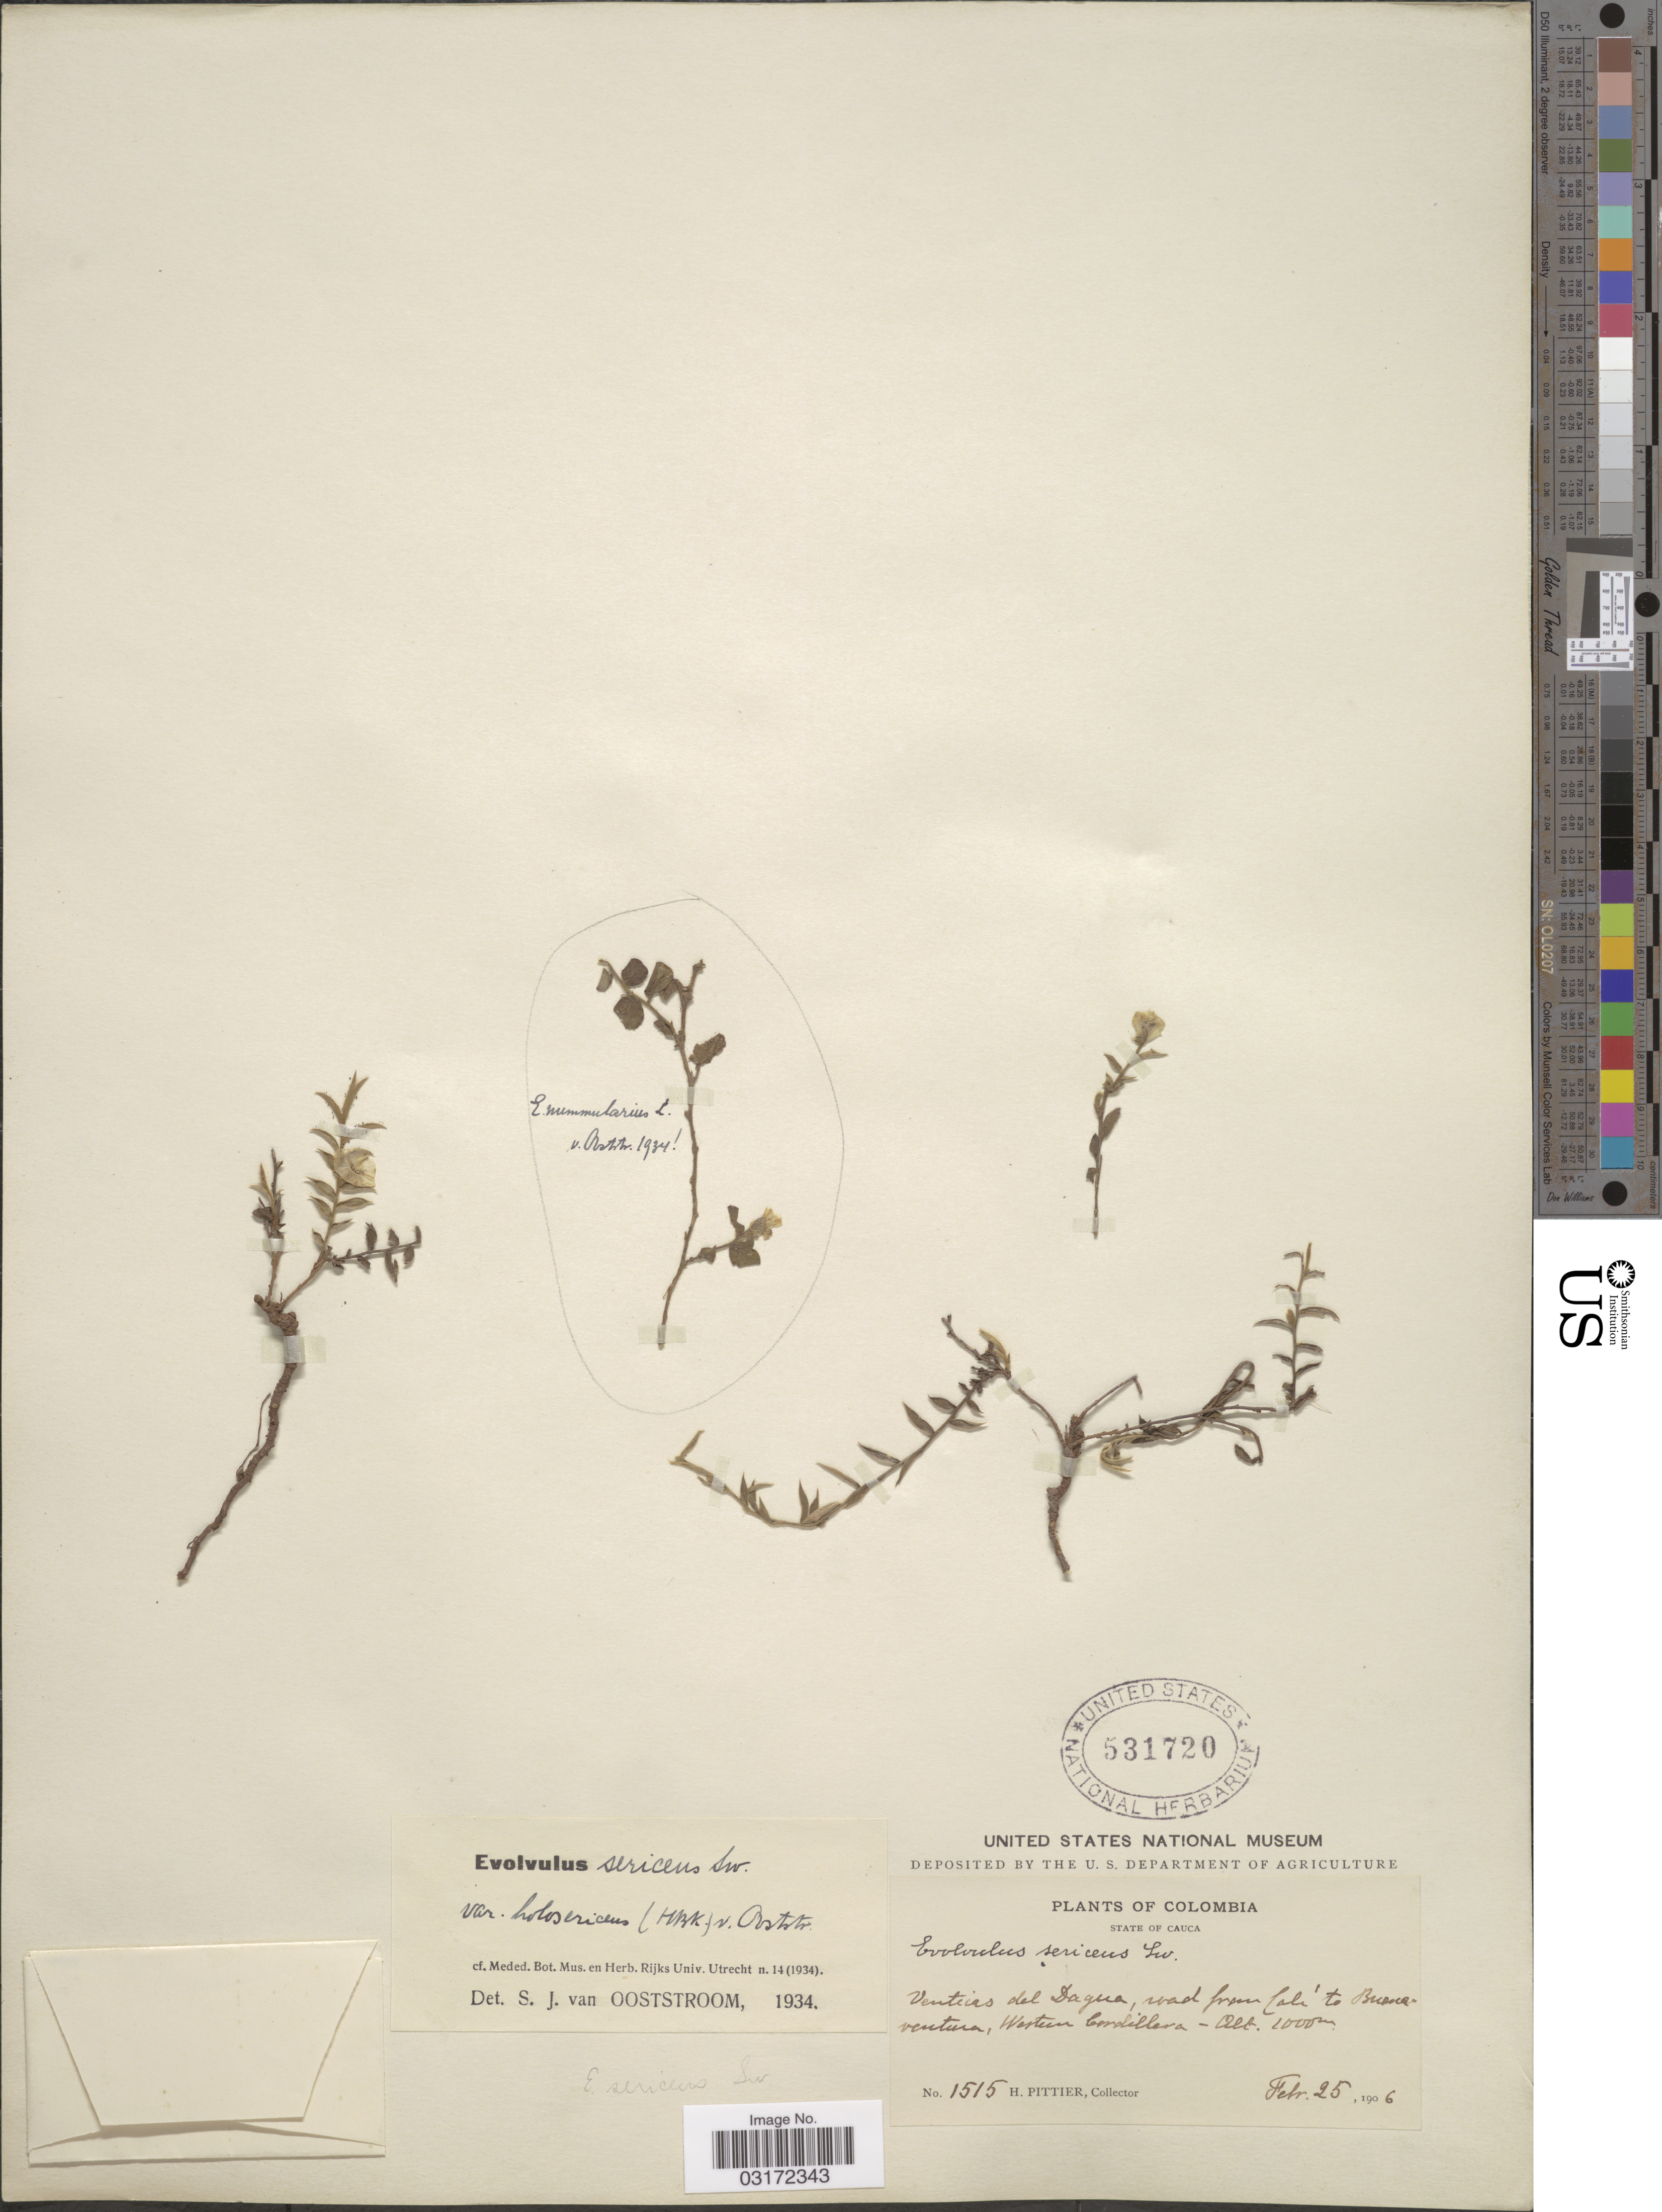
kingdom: Plantae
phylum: Tracheophyta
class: Magnoliopsida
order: Solanales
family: Convolvulaceae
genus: Evolvulus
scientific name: Evolvulus sericeus var. holosericeus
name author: (Kunth) Ooststr.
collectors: H. F. Pittier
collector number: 1515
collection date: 1906-02-25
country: Colombia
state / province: Cauca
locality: Venticas del Dagua, road from Calí to Buenaventura, Western Cordillera.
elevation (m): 1000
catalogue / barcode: US 531720